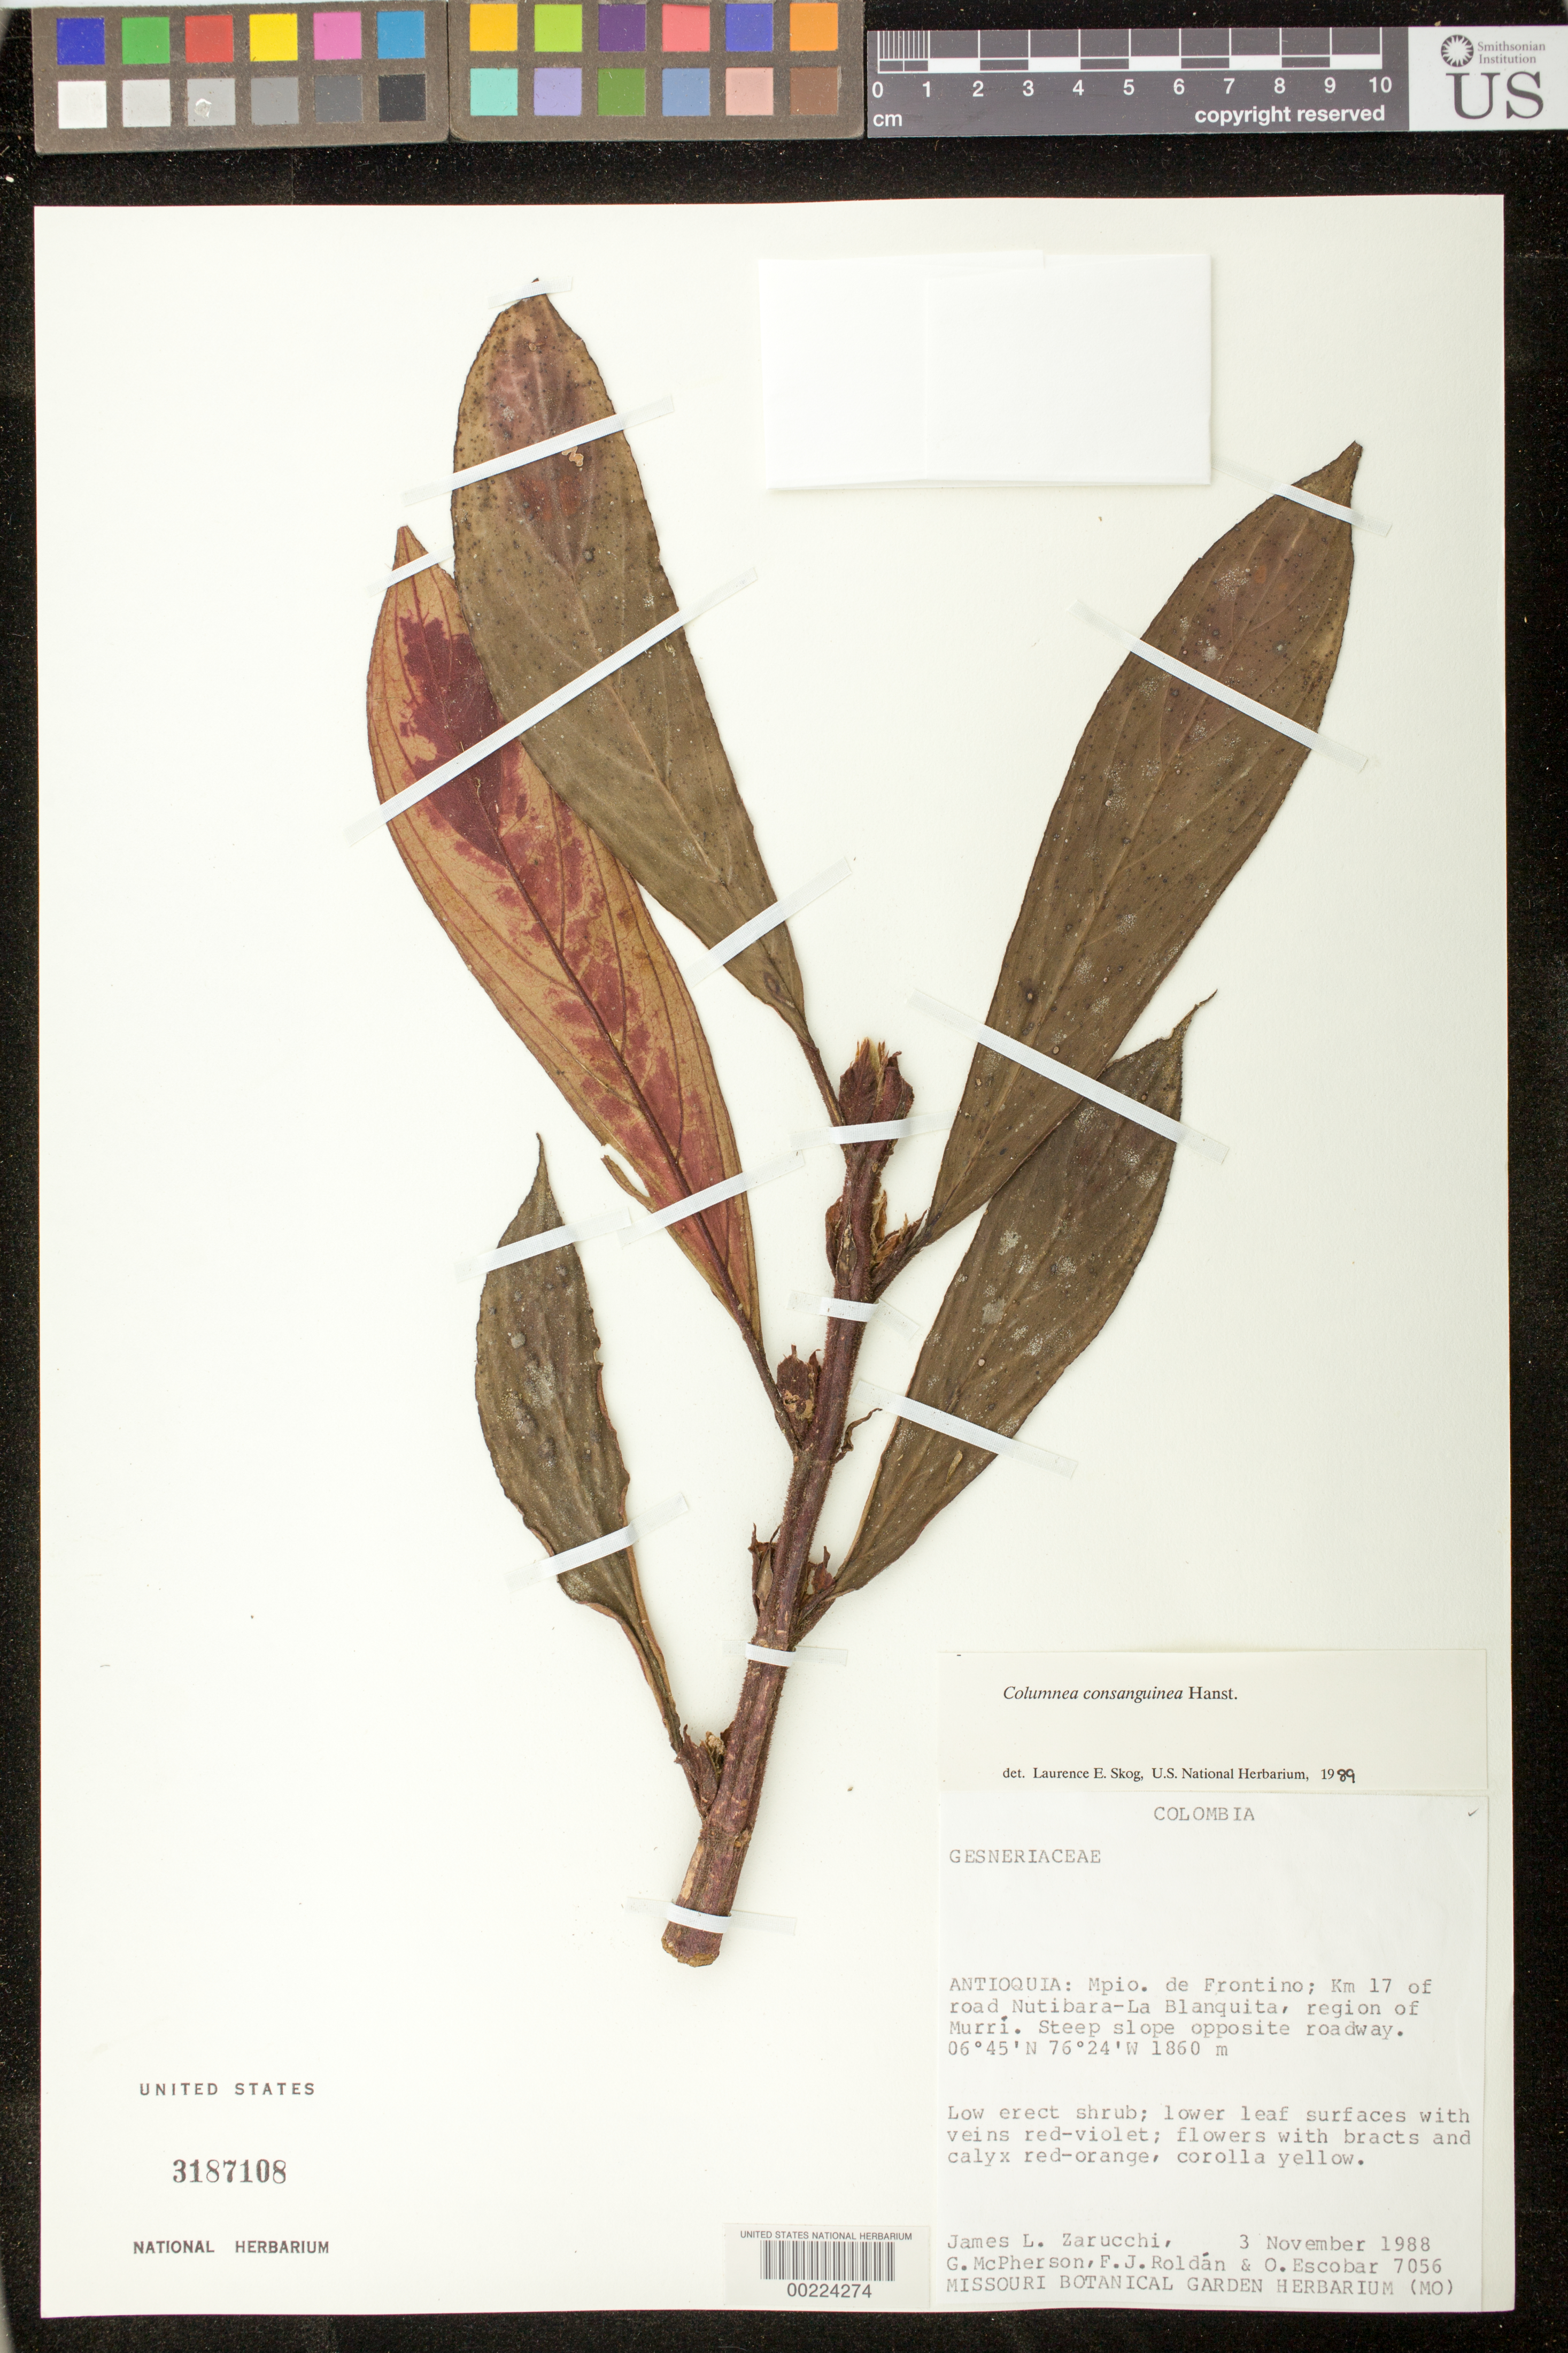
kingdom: Plantae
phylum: Tracheophyta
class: Magnoliopsida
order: Lamiales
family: Gesneriaceae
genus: Columnea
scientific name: Columnea consanguinea Hanst. var. consanguinea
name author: (Hanst.) Hanst.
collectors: J. L. Zarucchi, G. D. McPherson, F. J. Roldán & O. D. Escobar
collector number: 7056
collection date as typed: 03 Nov 1988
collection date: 1988-11-03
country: Colombia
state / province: Antioquia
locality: Mun. of Frontino, km 17 of Nutibara-La Blanquita road, region of Murri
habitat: Steep slope opposite roadway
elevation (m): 1860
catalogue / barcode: US 3187108